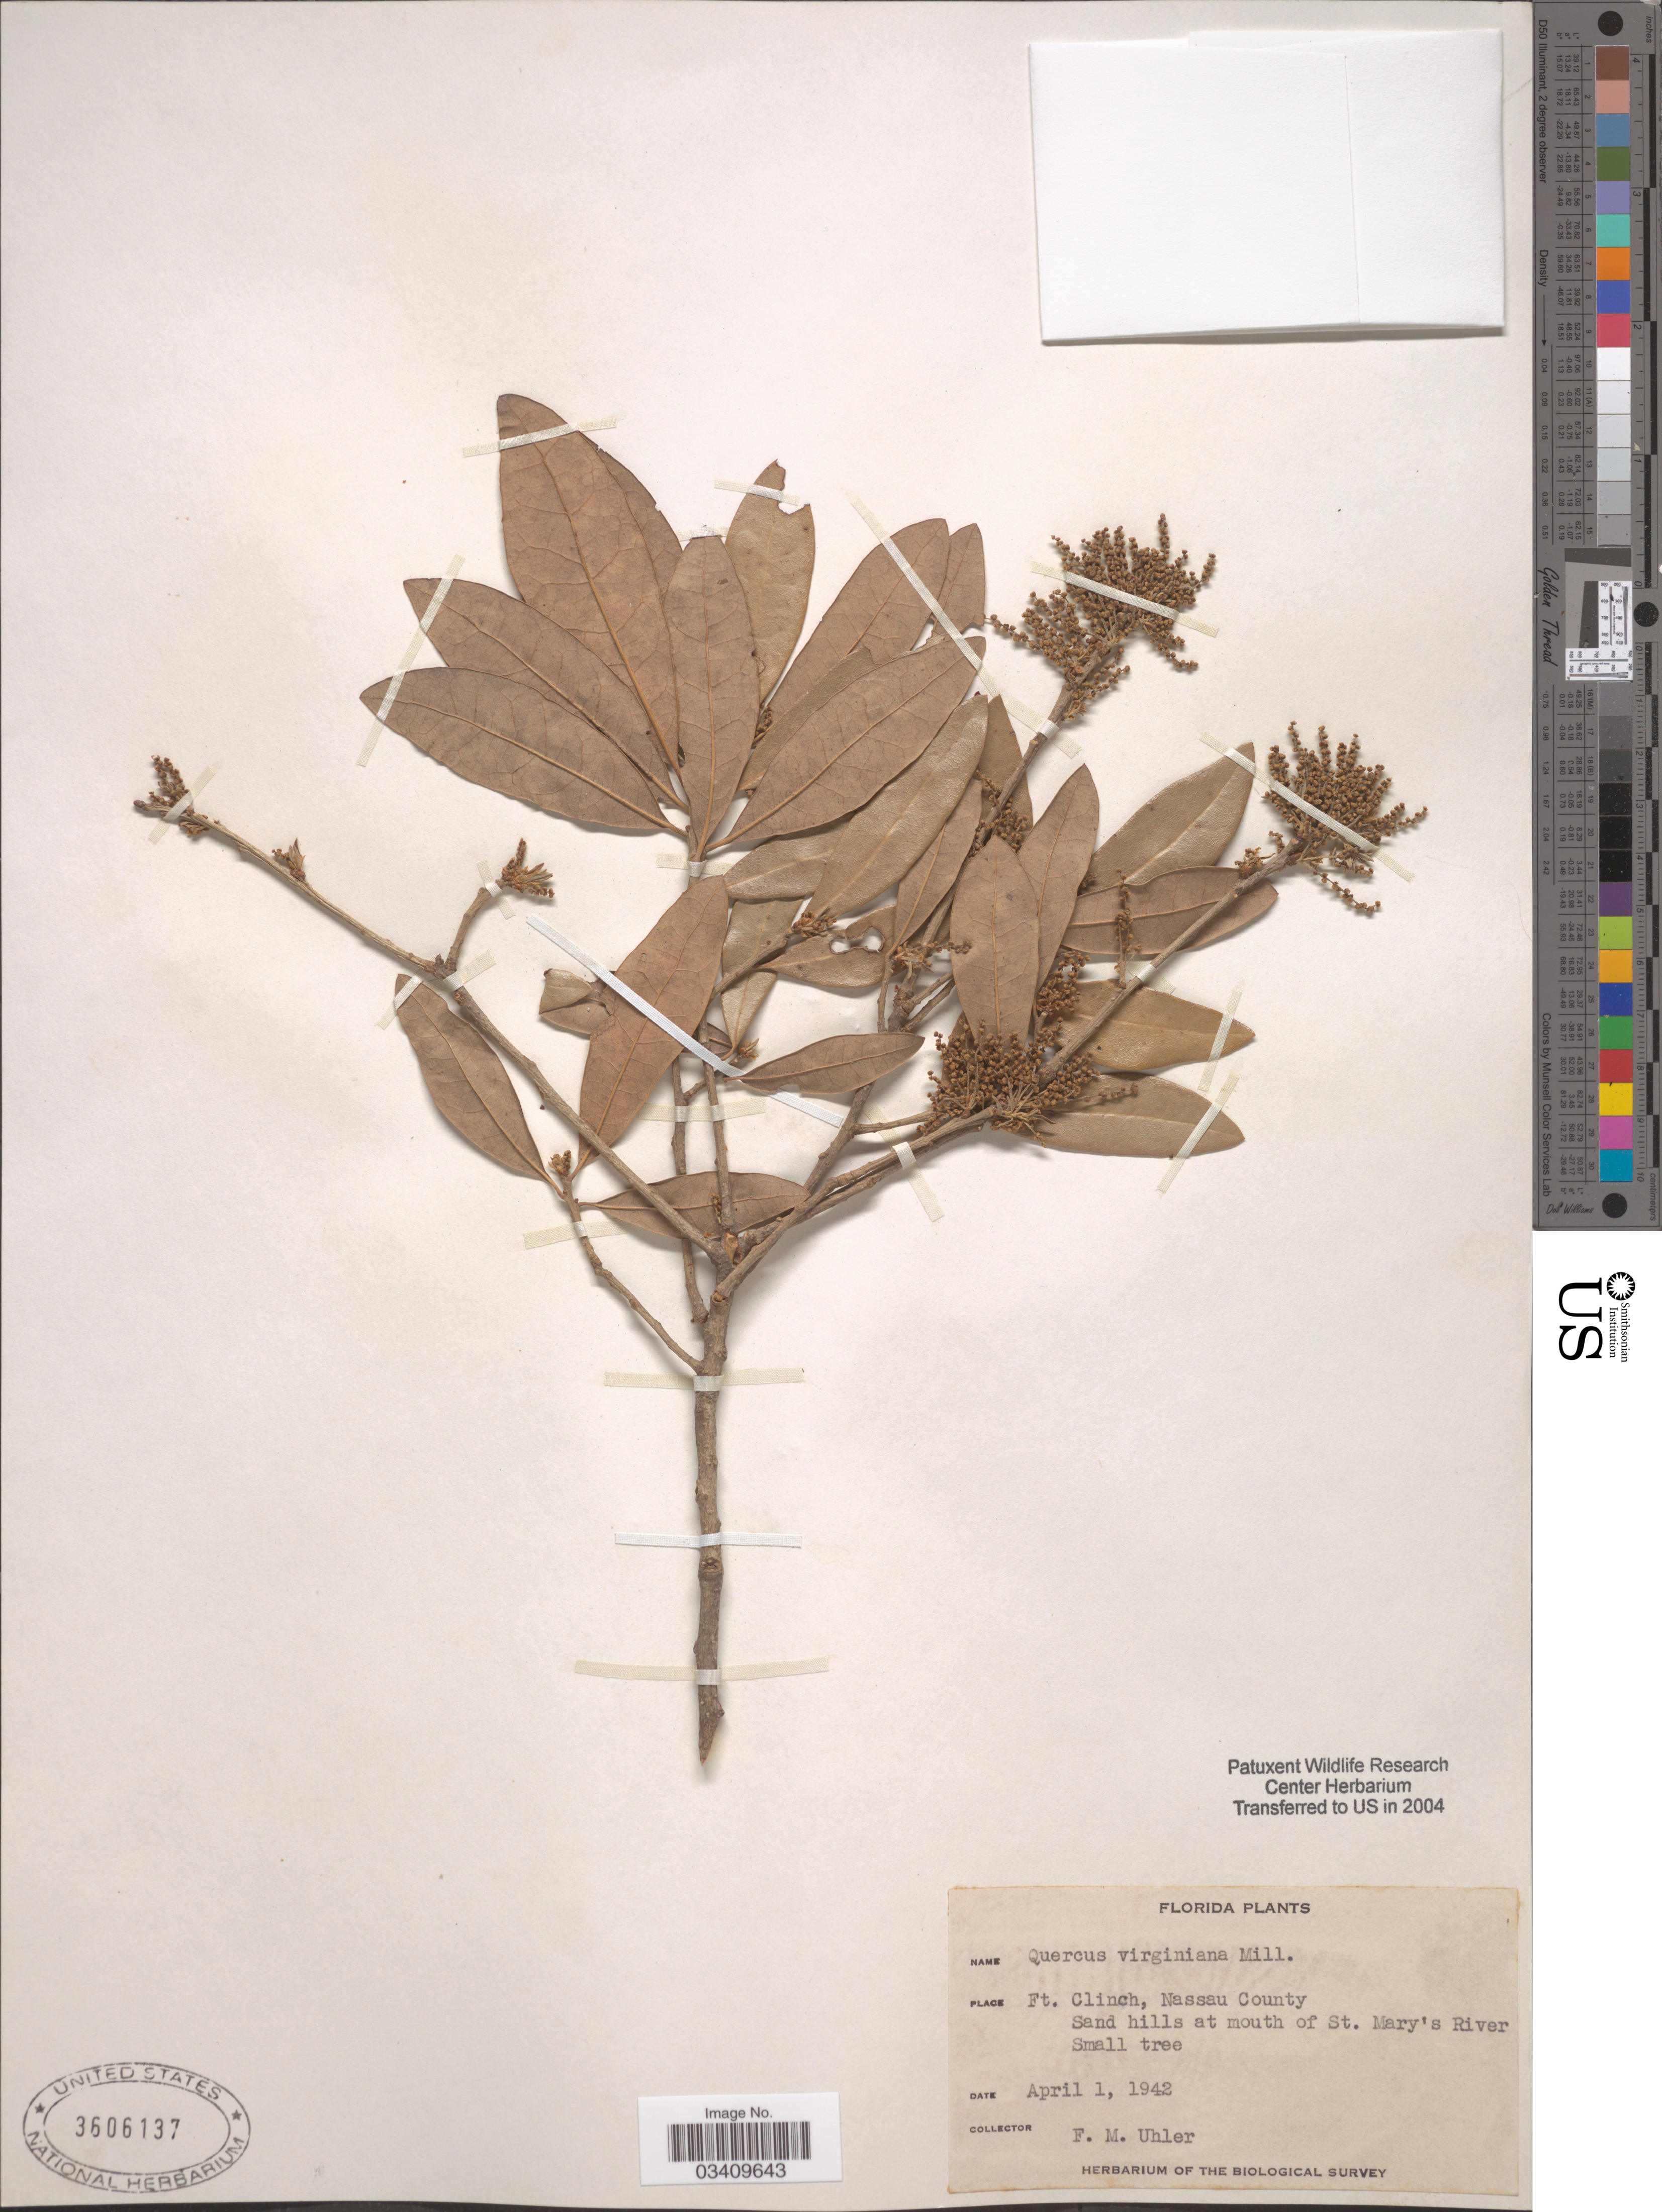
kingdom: Plantae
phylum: Tracheophyta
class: Magnoliopsida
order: Fagales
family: Fagaceae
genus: Quercus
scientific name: Quercus virginiana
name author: Mill.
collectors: F. M. Uhler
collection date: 1942-04-01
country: United States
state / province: Florida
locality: Ft. Clinch, Nassau County. Sand hills at mouth of St. Mary's River.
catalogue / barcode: US 3606137